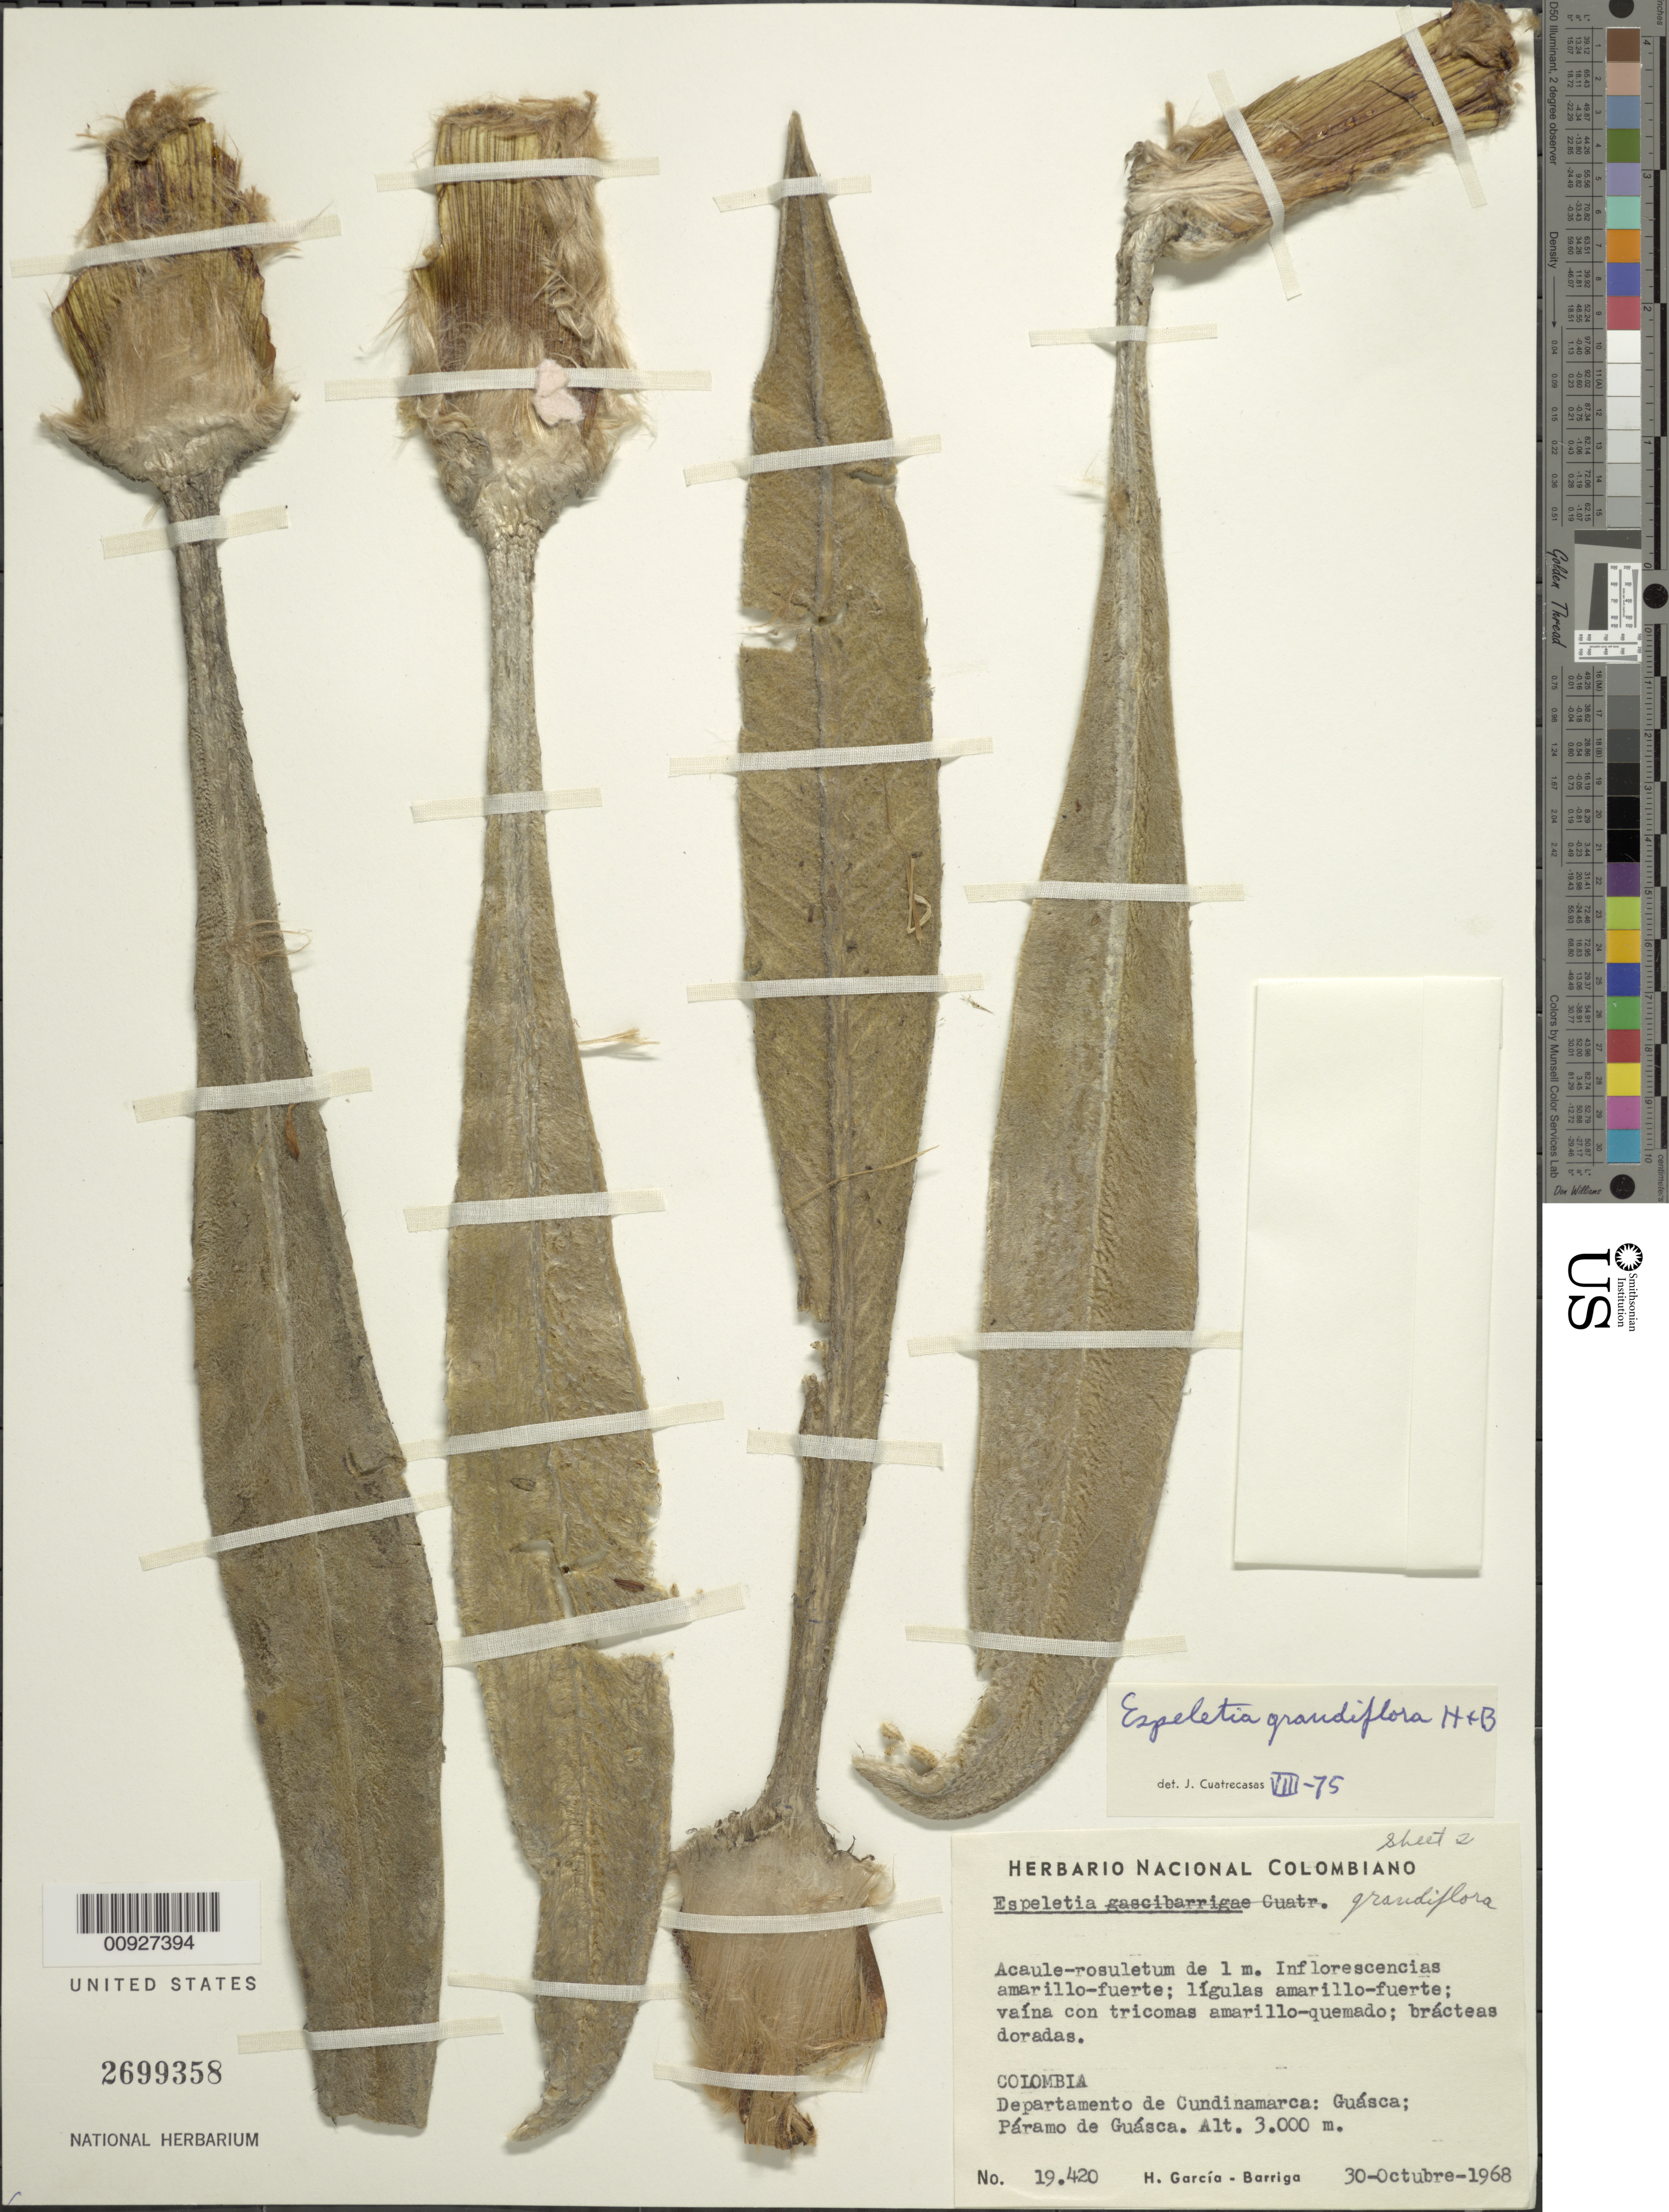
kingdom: Plantae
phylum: Tracheophyta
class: Magnoliopsida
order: Asterales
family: Asteraceae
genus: Espeletia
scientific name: Espeletia grandiflora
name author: Humb. & Bonpl.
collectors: H. García Barriga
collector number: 19420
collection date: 1968-10-30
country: Colombia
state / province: Cundinamarca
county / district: Guasca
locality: Páramo de Guasca.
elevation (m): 3000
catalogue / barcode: US 2699358